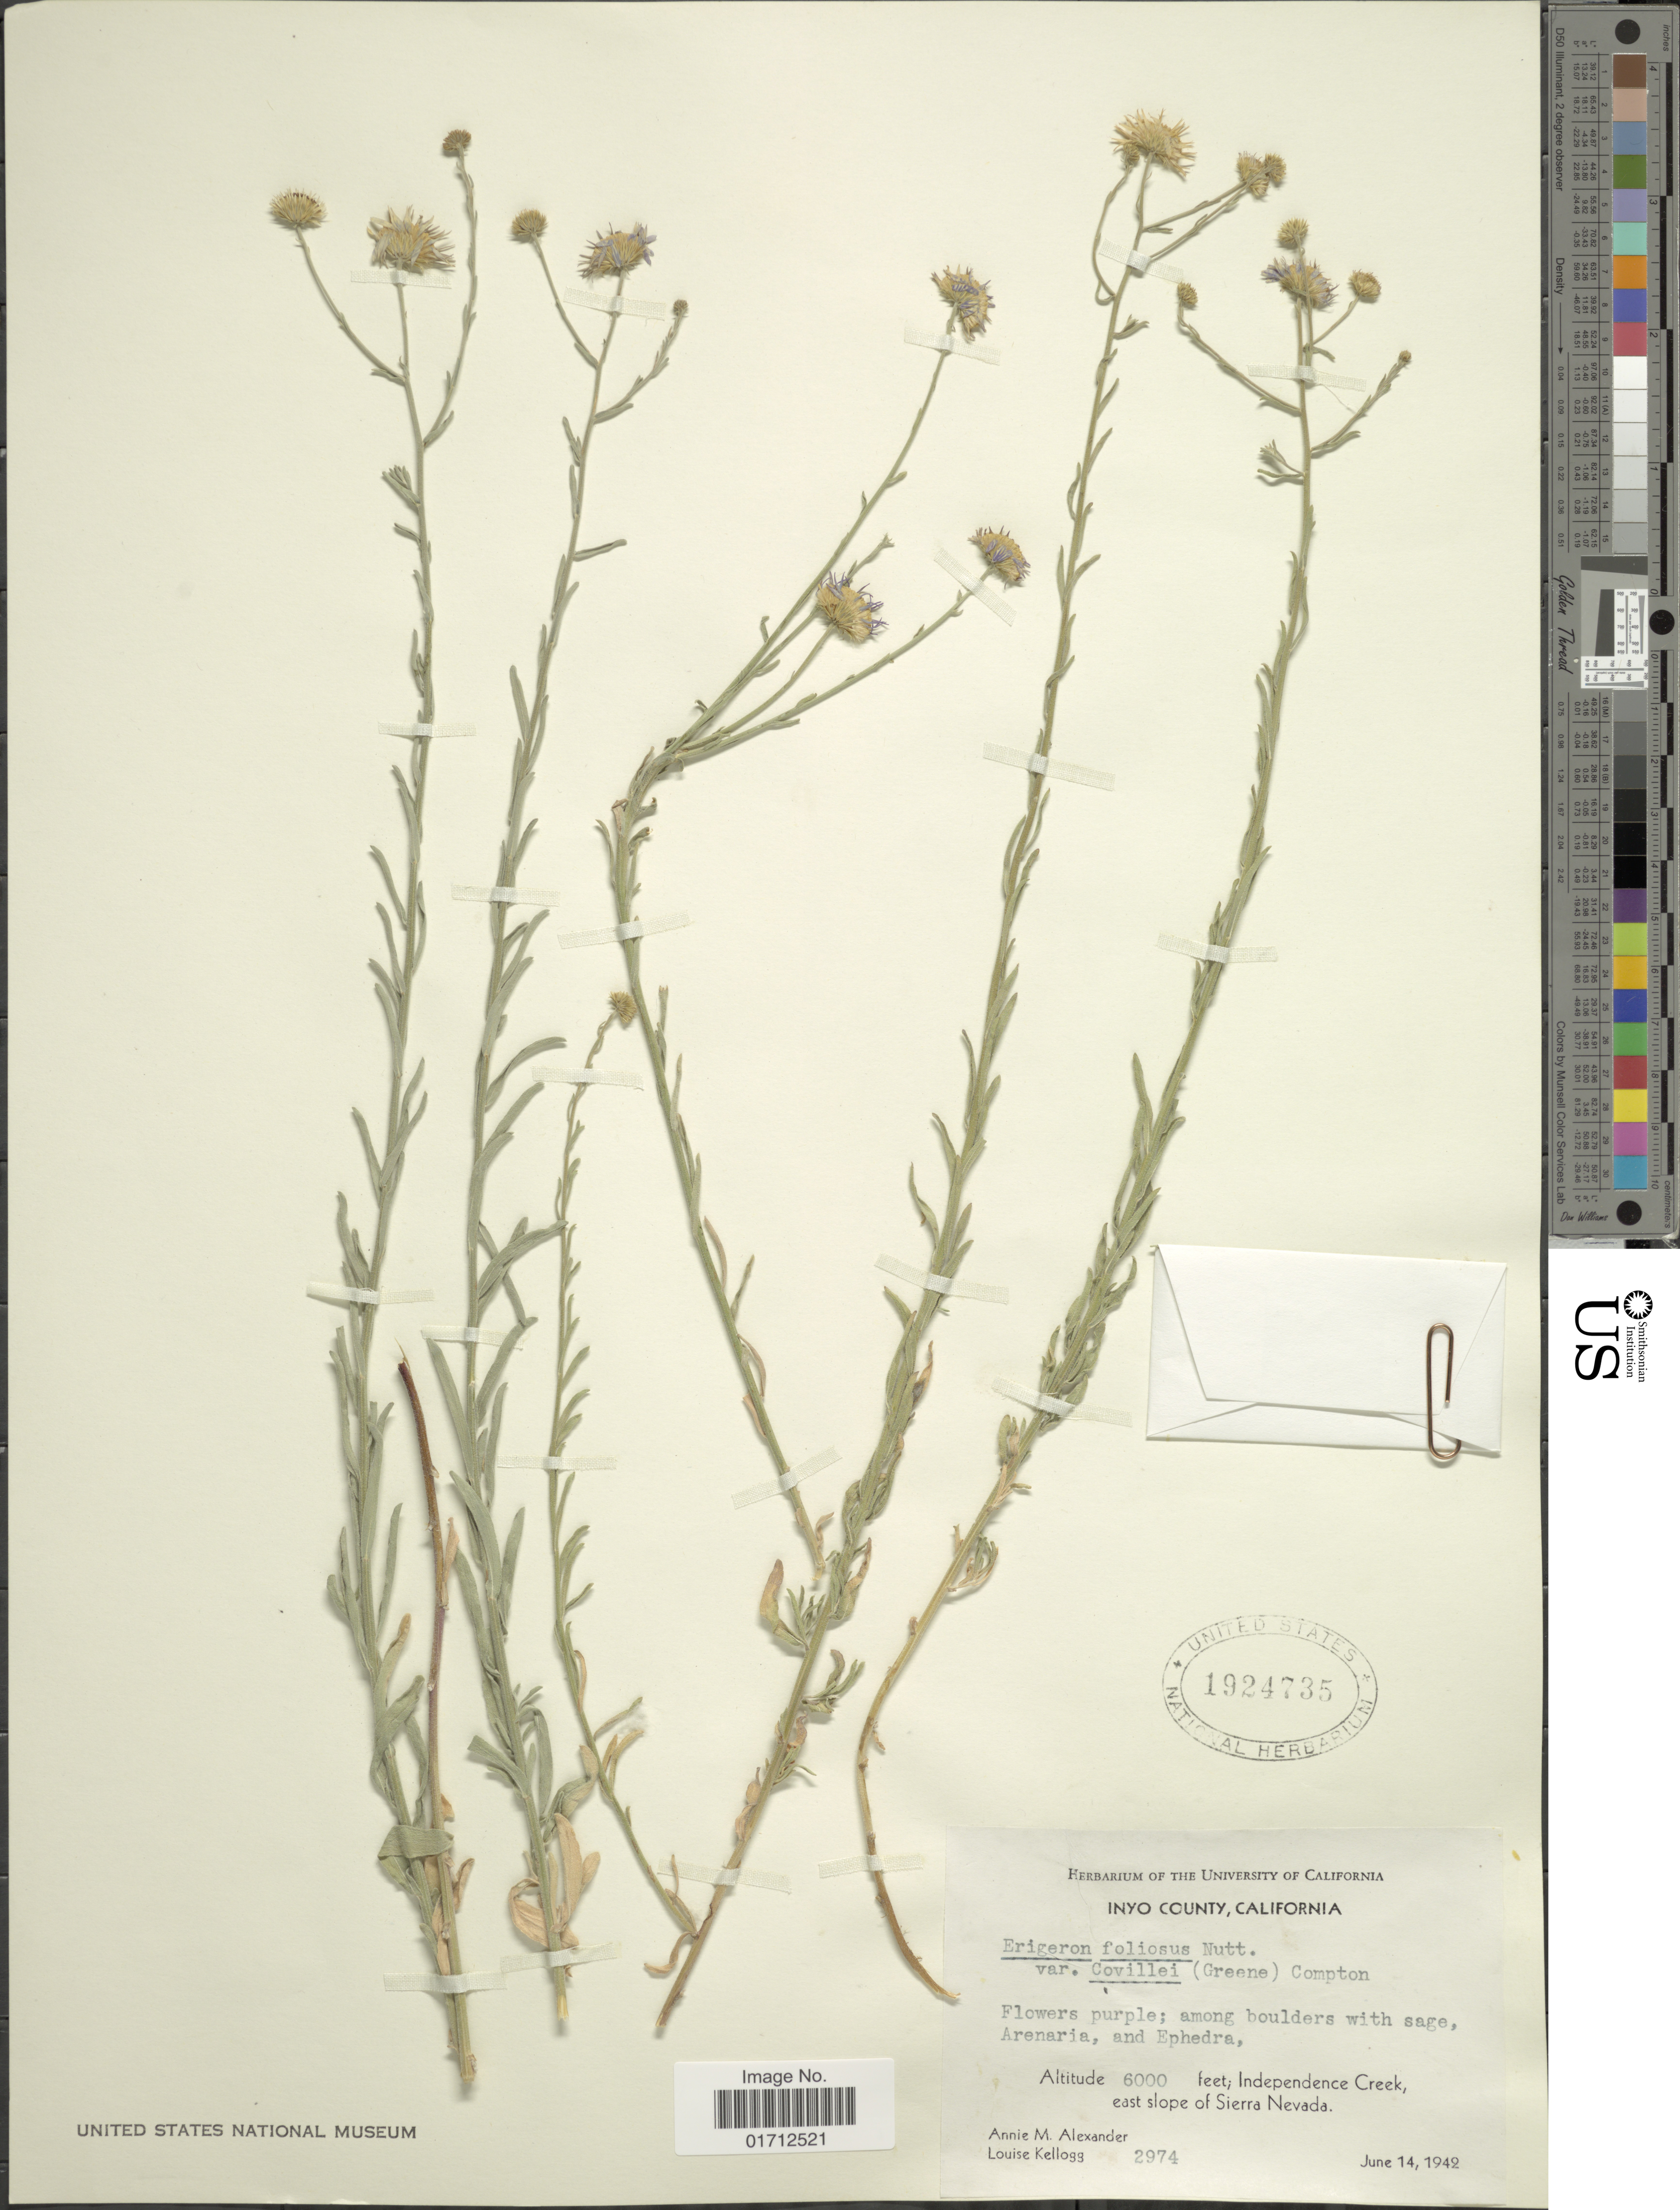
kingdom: Plantae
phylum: Tracheophyta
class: Magnoliopsida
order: Asterales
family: Asteraceae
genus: Erigeron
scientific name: Erigeron foliosus var. covillei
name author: Nutt.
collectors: A. M. Alexander & L. Kellogg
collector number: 2974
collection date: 1942-06-14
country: United States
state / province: California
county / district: Inyo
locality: Inyo County, Independence Creek, east slope of Sierra Nevada.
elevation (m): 1829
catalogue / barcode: US 1924735